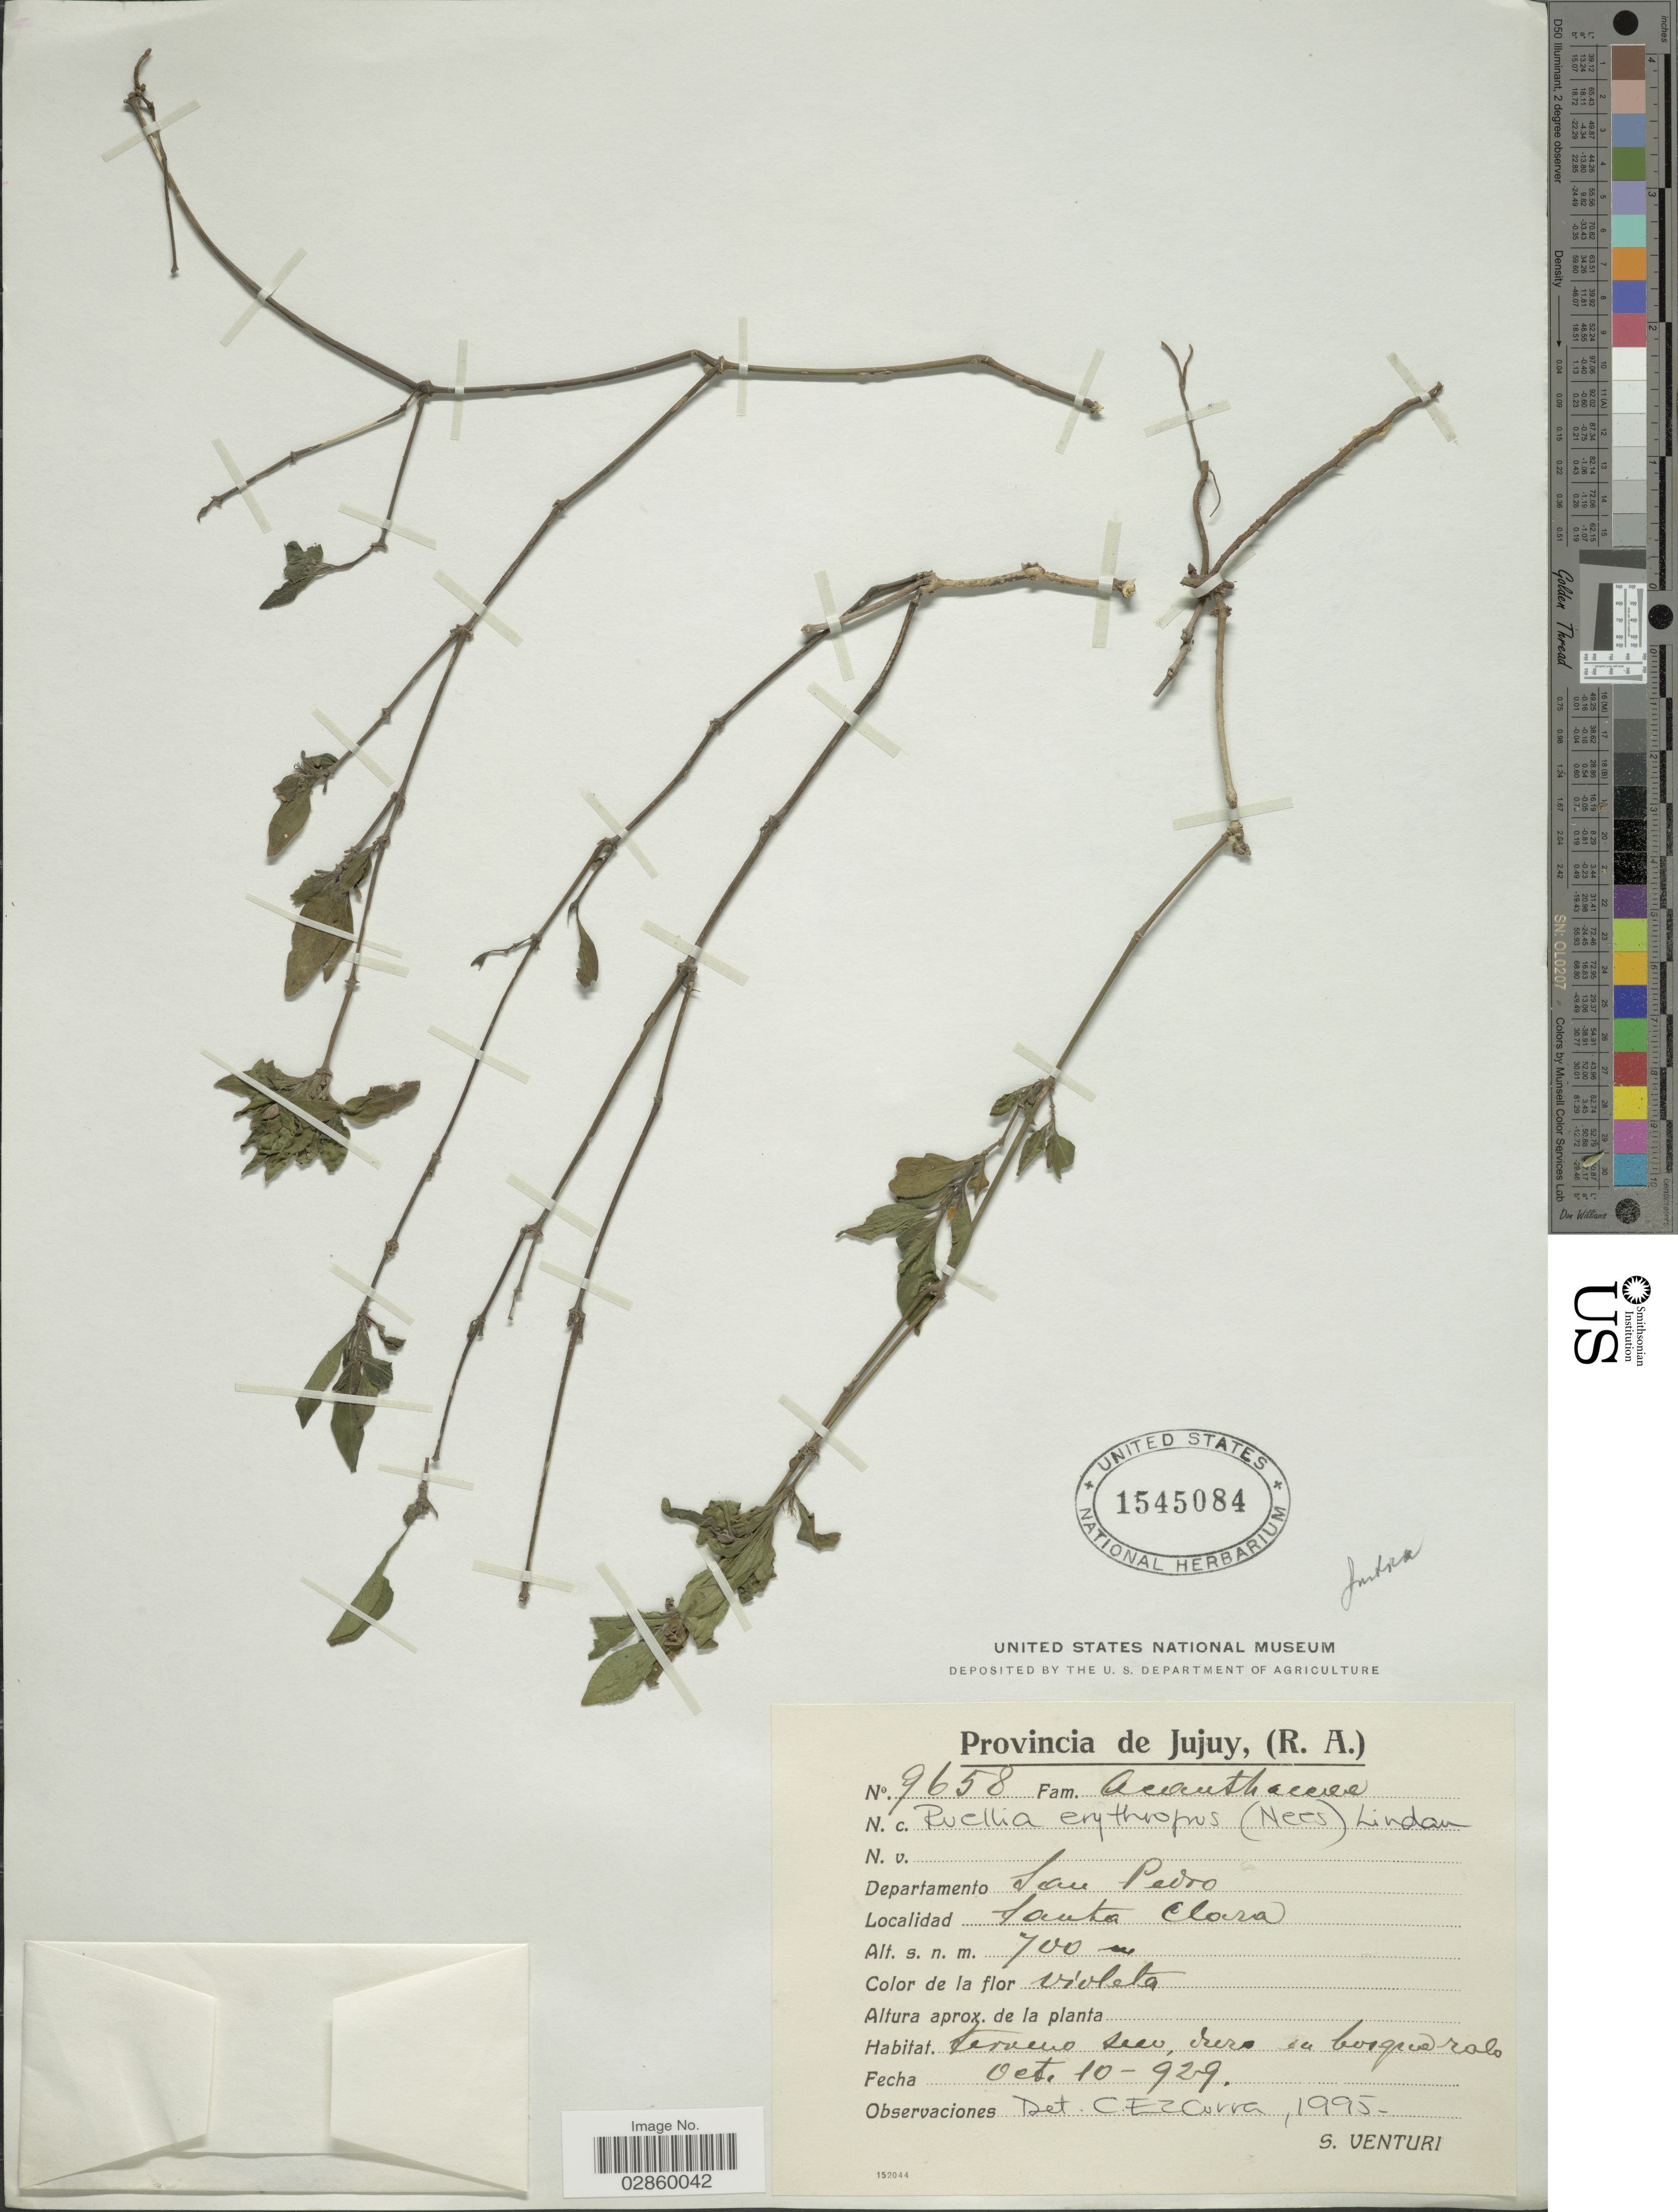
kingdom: Plantae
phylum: Tracheophyta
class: Magnoliopsida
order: Lamiales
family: Acanthaceae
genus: Ruellia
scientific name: Ruellia erythropus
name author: (Nees) Lindau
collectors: S. Venturi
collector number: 9658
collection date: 1929-10-10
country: Argentina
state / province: Jujuy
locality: Provincia de Jujuy, (R. A.), Departamento San Pedro, Santa Clara.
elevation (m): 700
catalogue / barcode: US 1545084